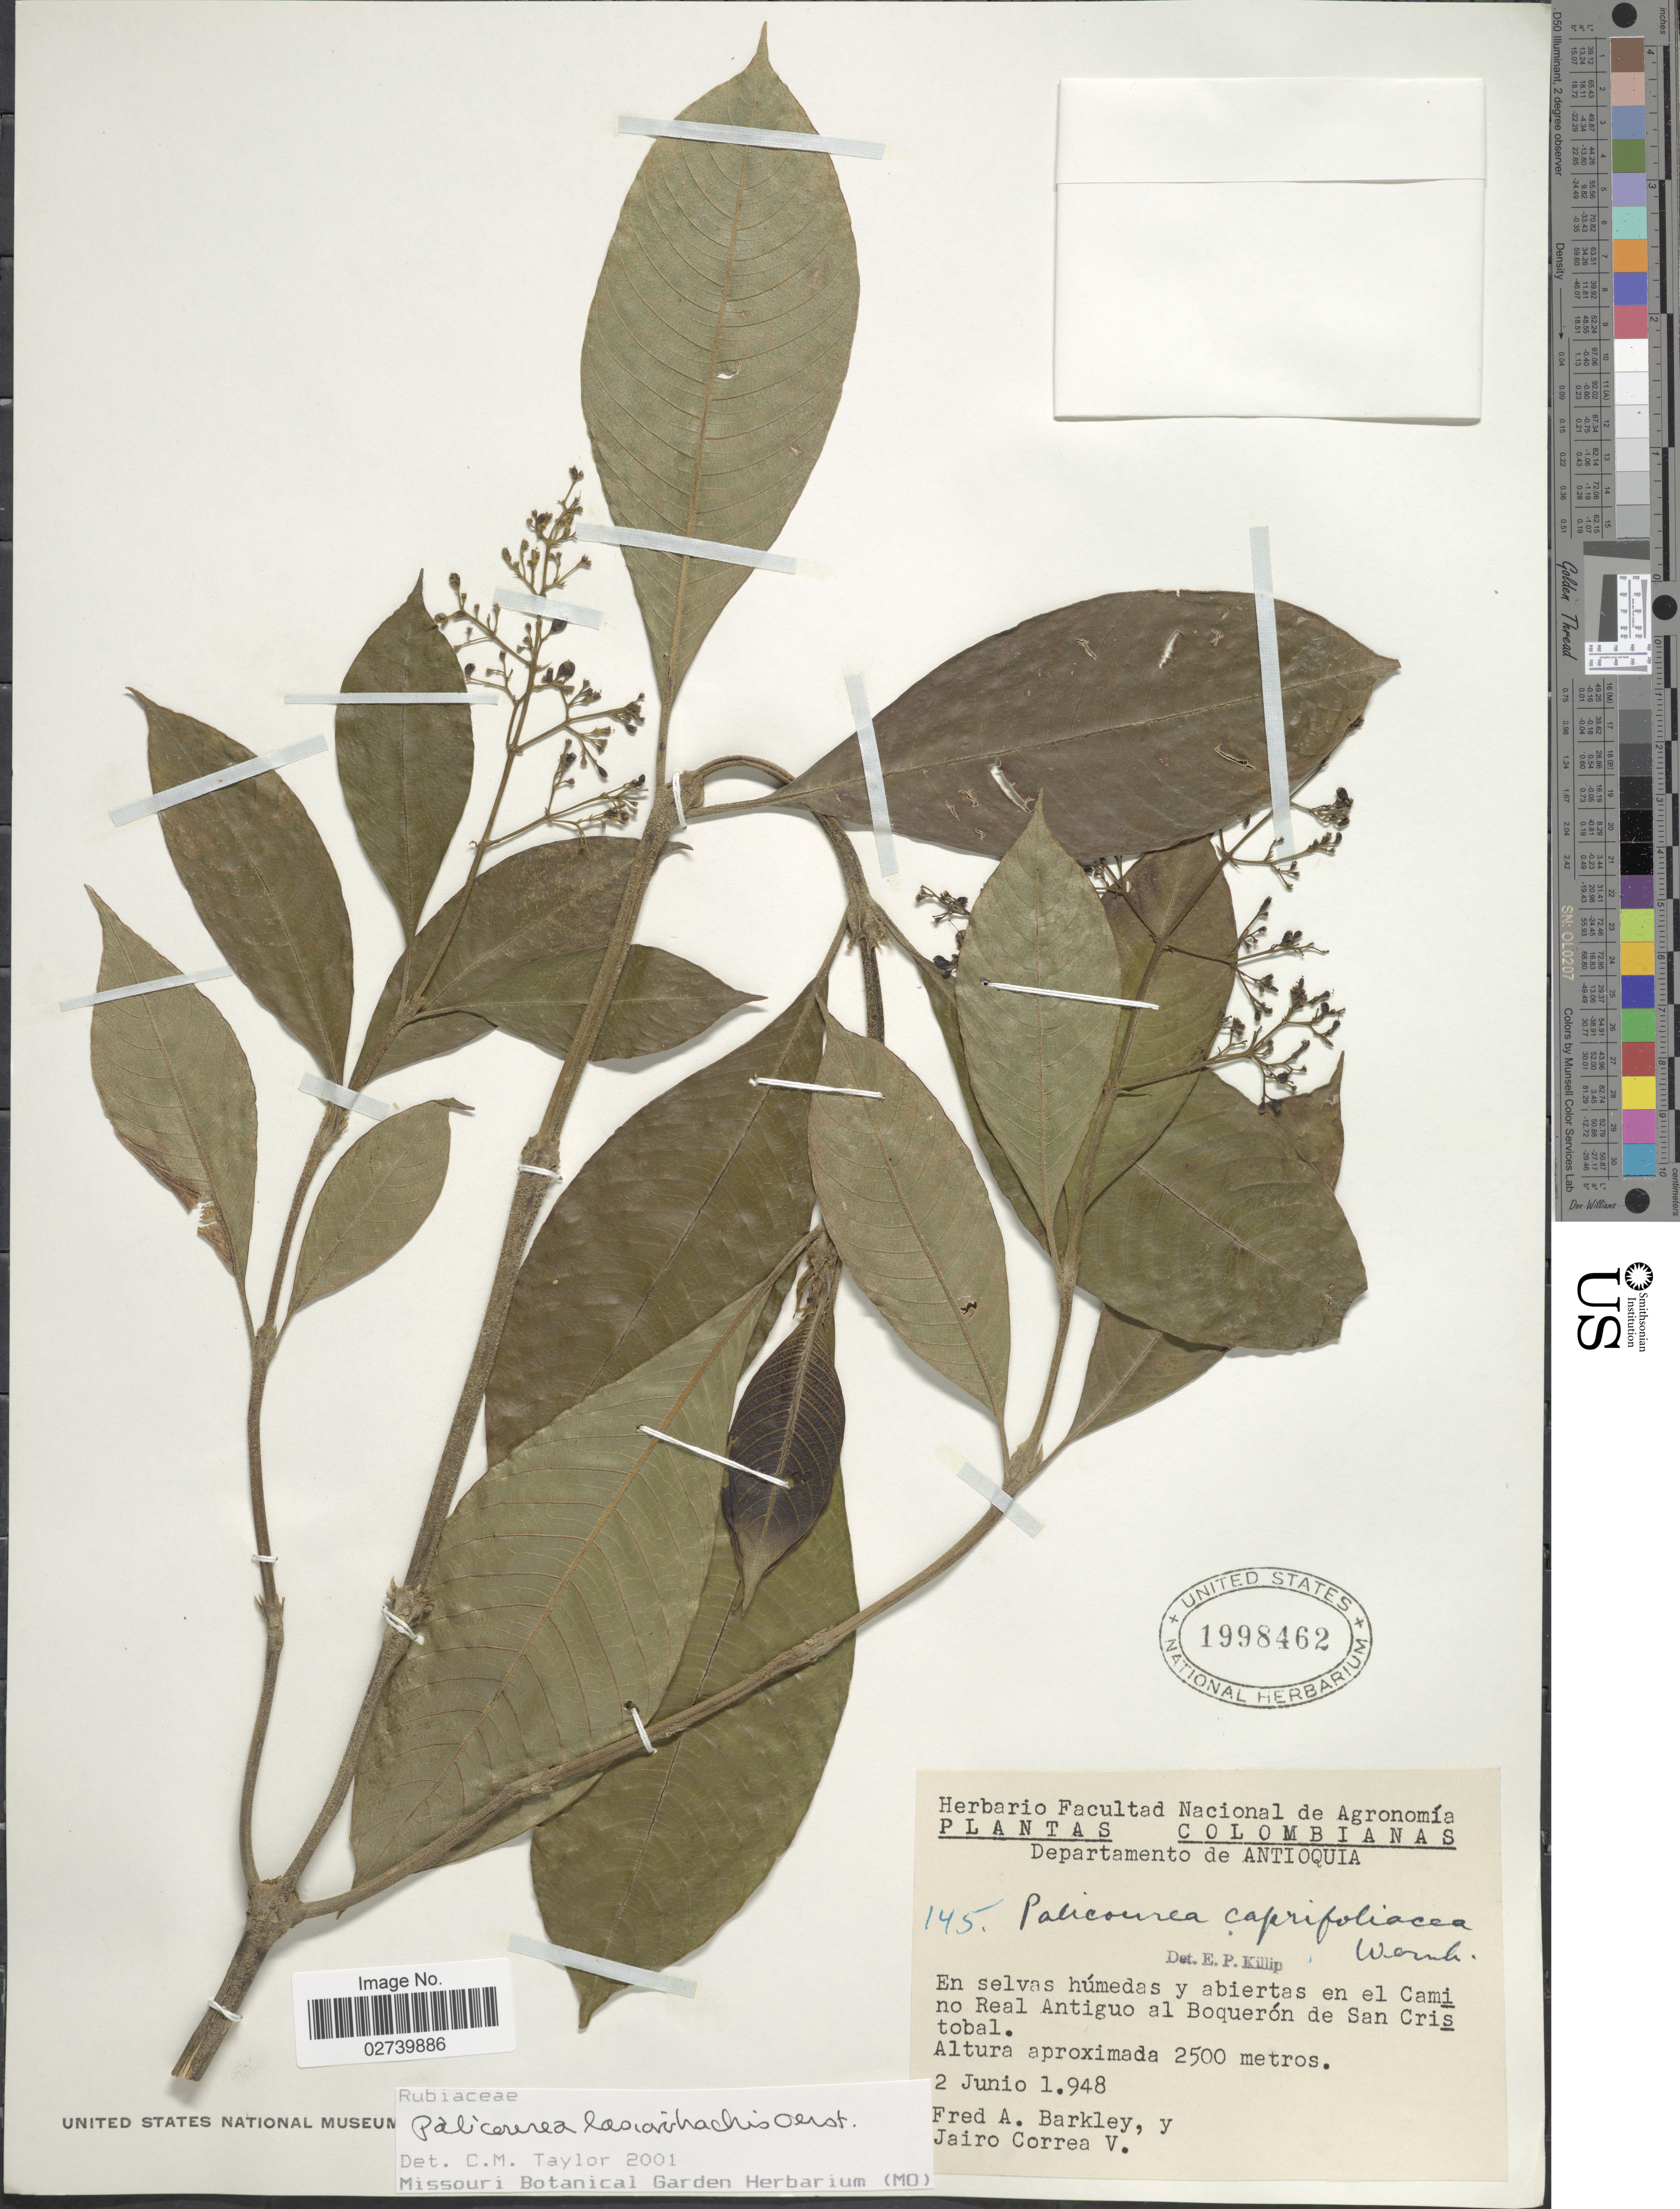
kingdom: Plantae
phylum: Tracheophyta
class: Magnoliopsida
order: Gentianales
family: Rubiaceae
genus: Palicourea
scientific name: Palicourea lasiorrhachis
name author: Oerst.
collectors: F. A. Barkley & J. Araque Molina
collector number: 145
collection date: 1948-06-02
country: Colombia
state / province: Antioquia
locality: En el Camino Real Antiguo al Boquerón de Sant Cristobal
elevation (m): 2500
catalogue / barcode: US 1998462